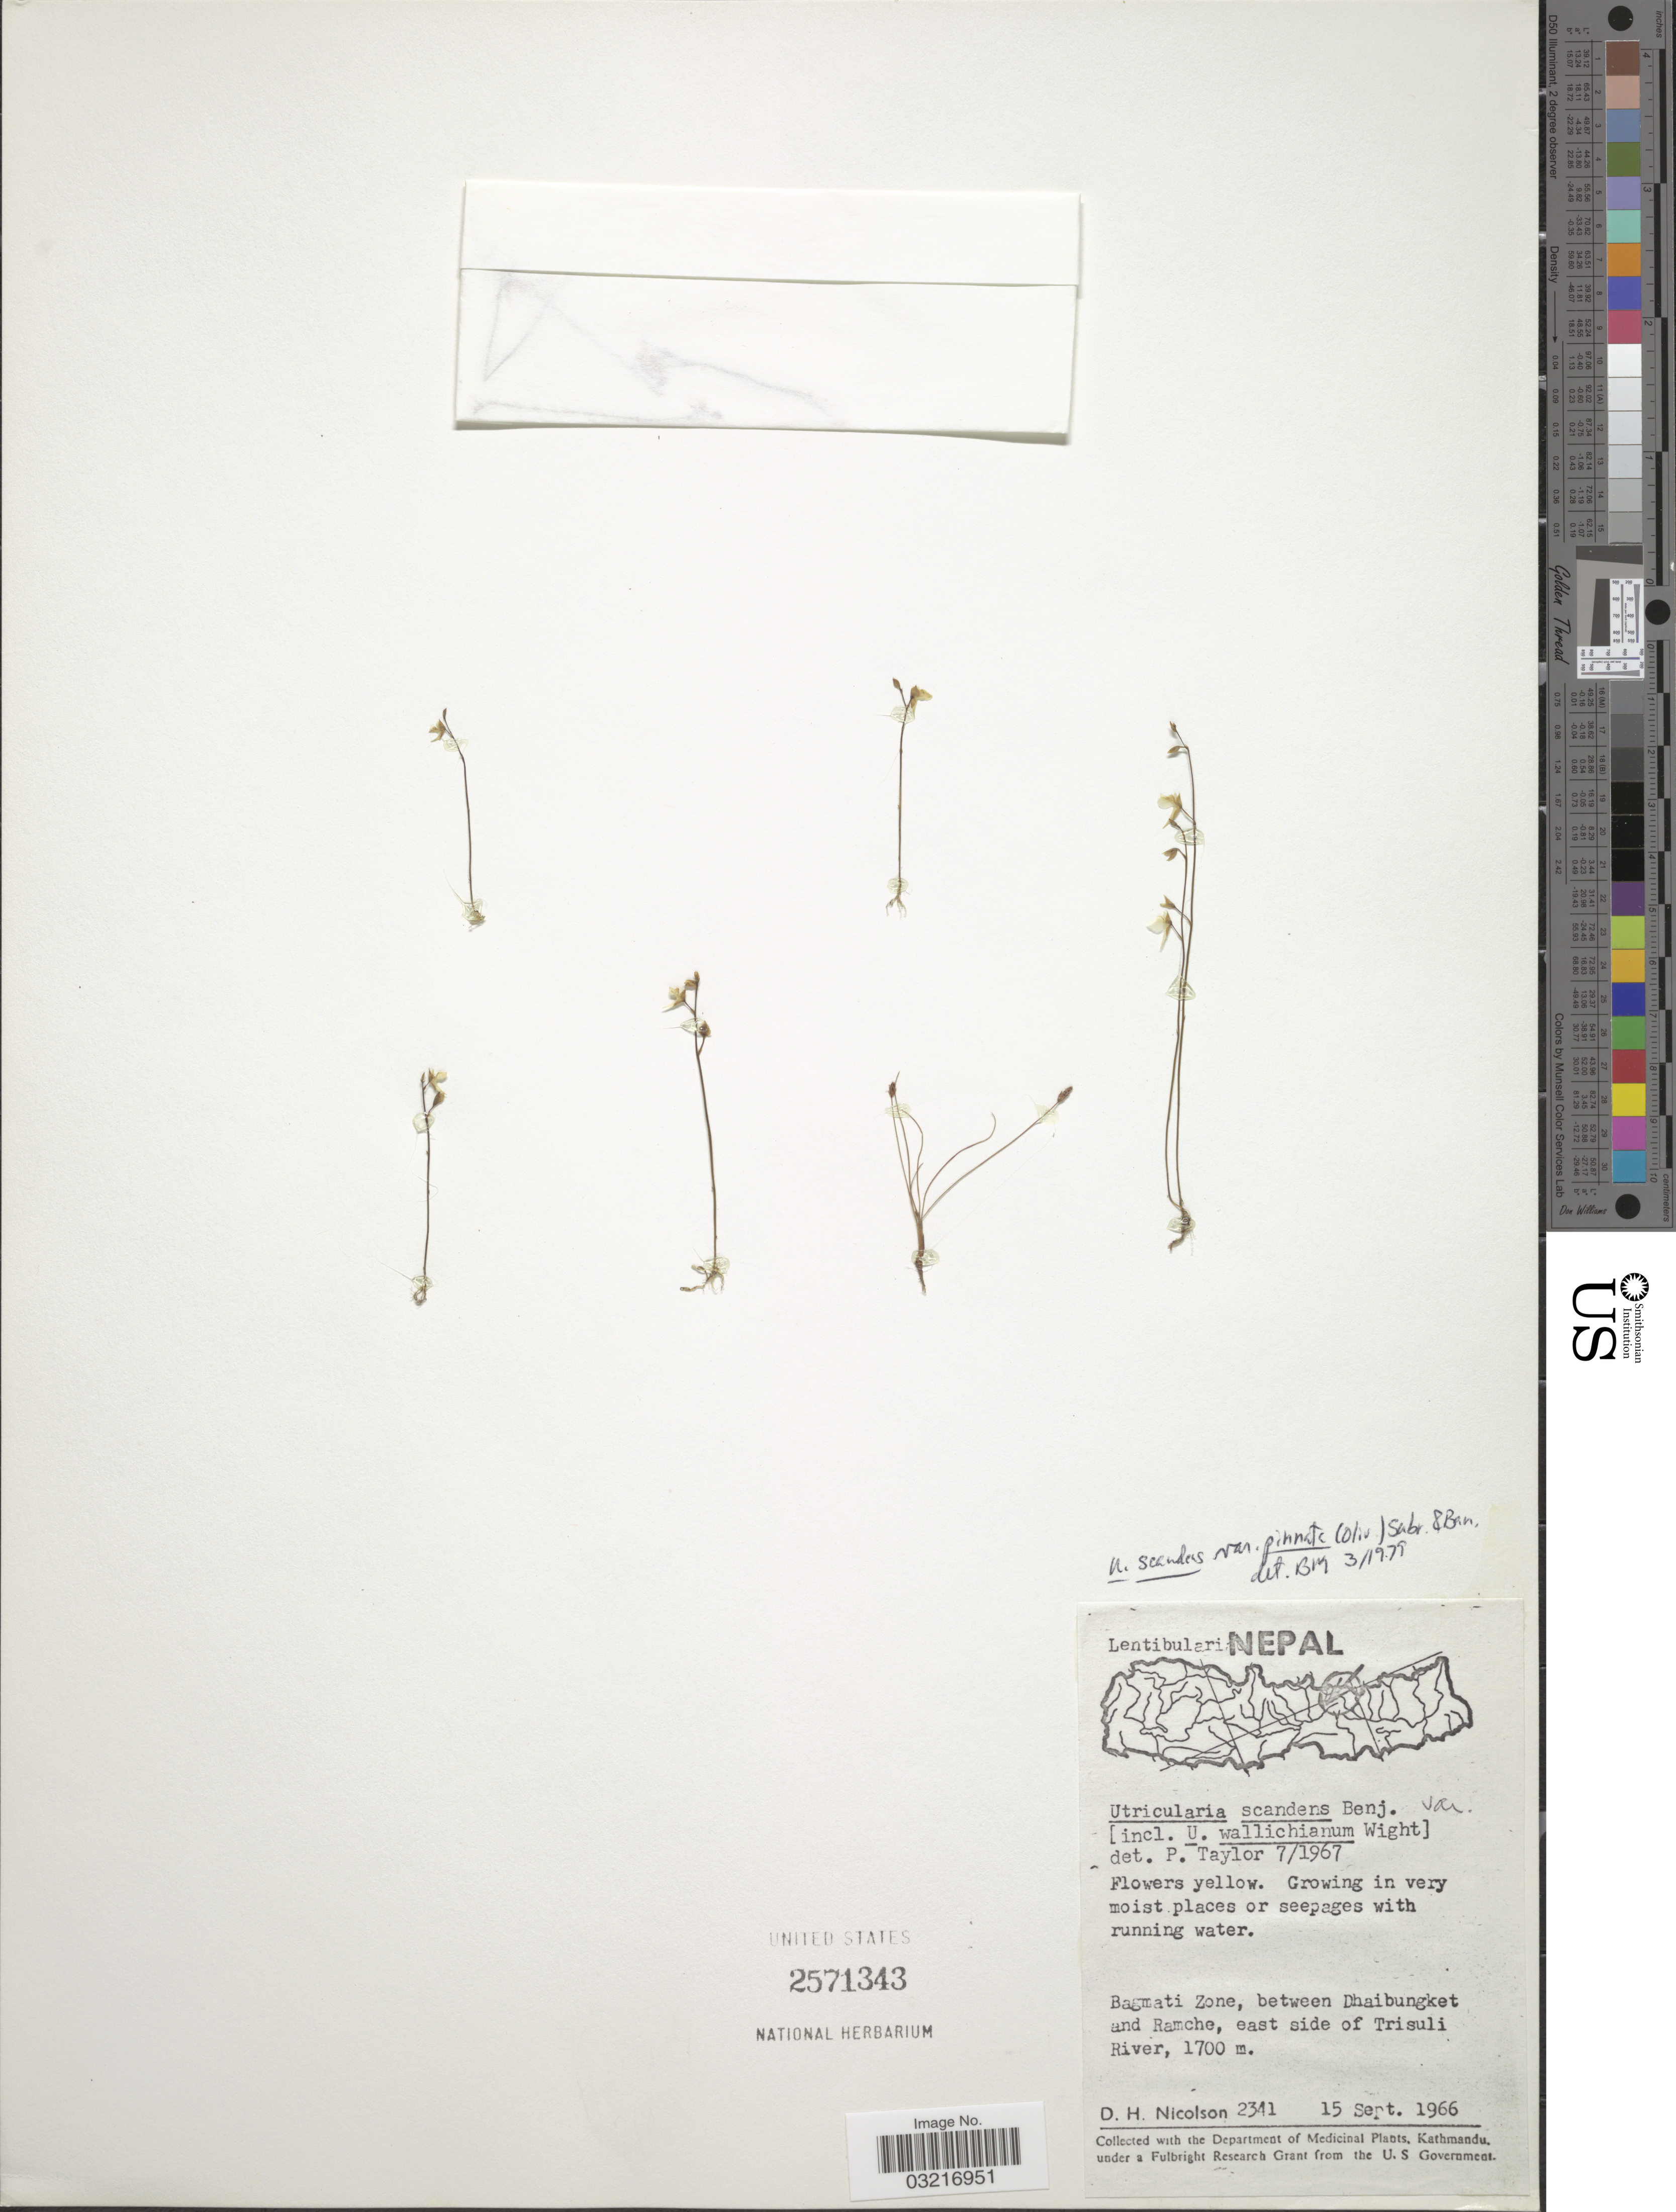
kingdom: Plantae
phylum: Tracheophyta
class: Magnoliopsida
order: Lamiales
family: Lentibulariaceae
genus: Utricularia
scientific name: Utricularia scandens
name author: Benj.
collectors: D. H. Nicolson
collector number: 2341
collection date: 1966-09-15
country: Nepal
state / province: Bagmati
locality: Bagmati Zone, between Dhaibungket and Ramche, east side of Trisuli River.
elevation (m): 1700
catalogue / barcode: US 2571343